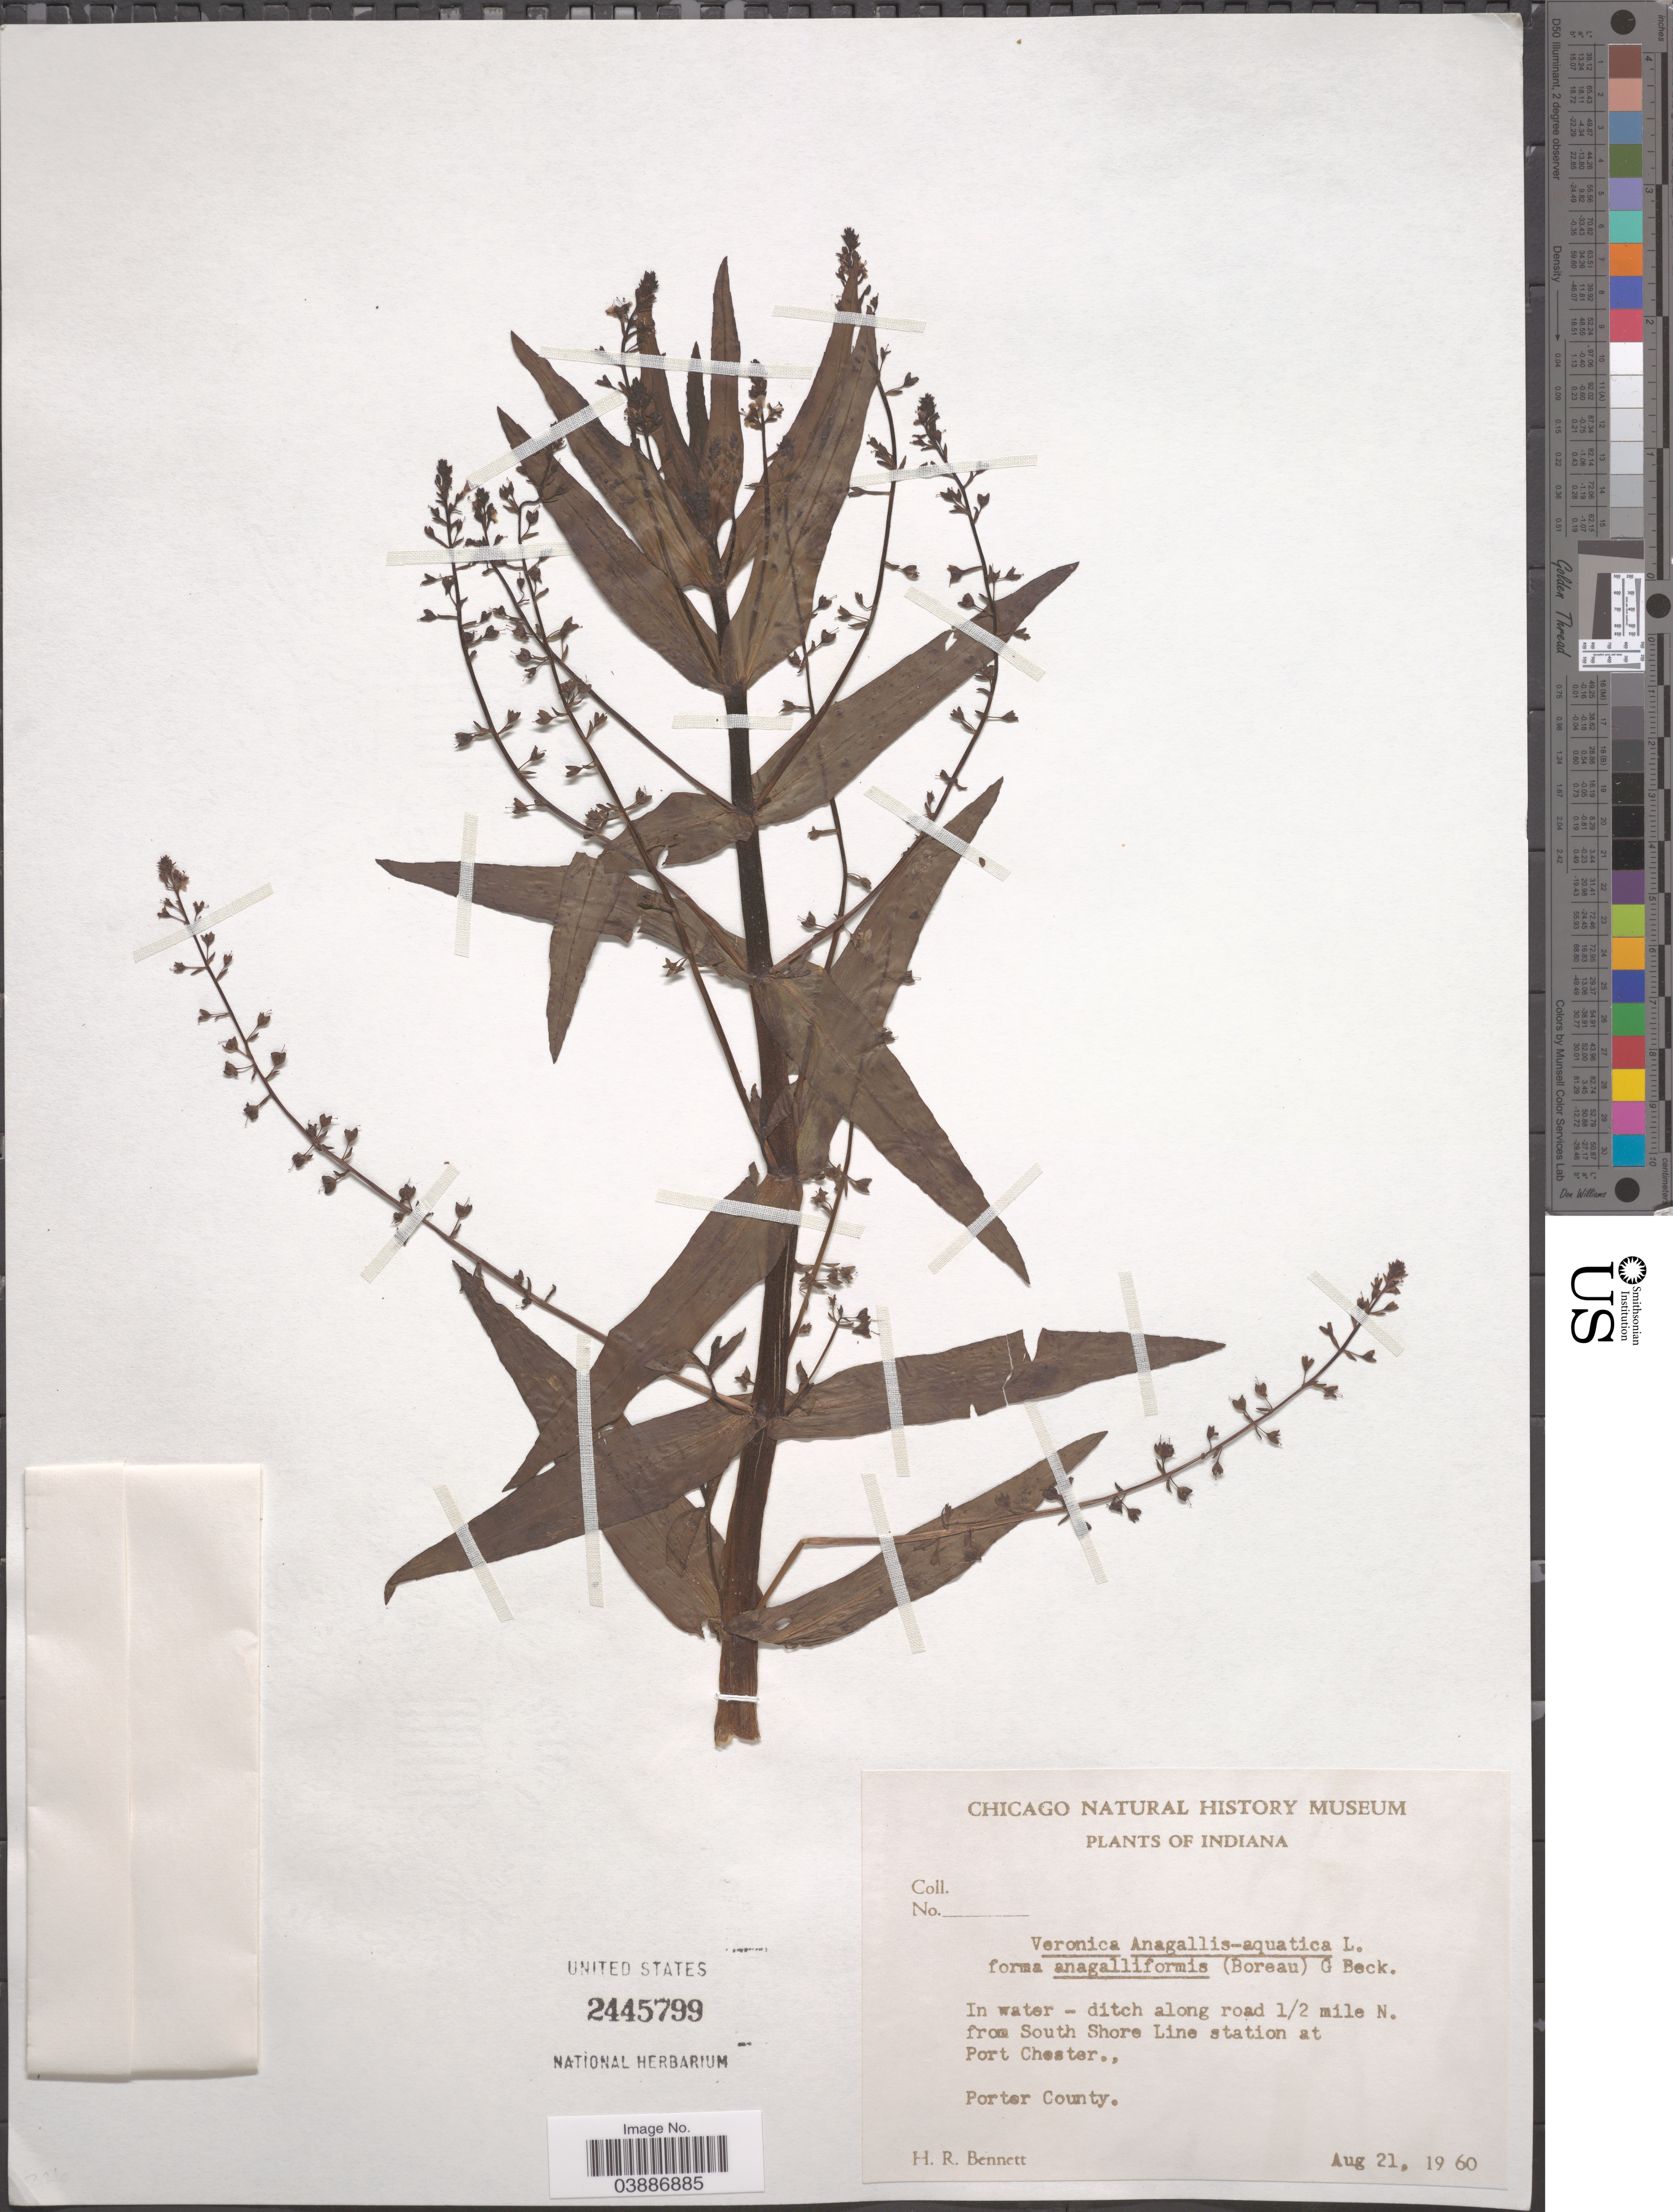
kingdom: Plantae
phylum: Tracheophyta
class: Magnoliopsida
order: Lamiales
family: Plantaginaceae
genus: Veronica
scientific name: Veronica anagallis-aquatica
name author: L.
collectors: H. R. Bennett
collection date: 1960-08-21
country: United States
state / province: Indiana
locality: In water - ditch along road ½ mile N. from South Shore Line station at Port Chester, Porter County.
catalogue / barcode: US 2445799